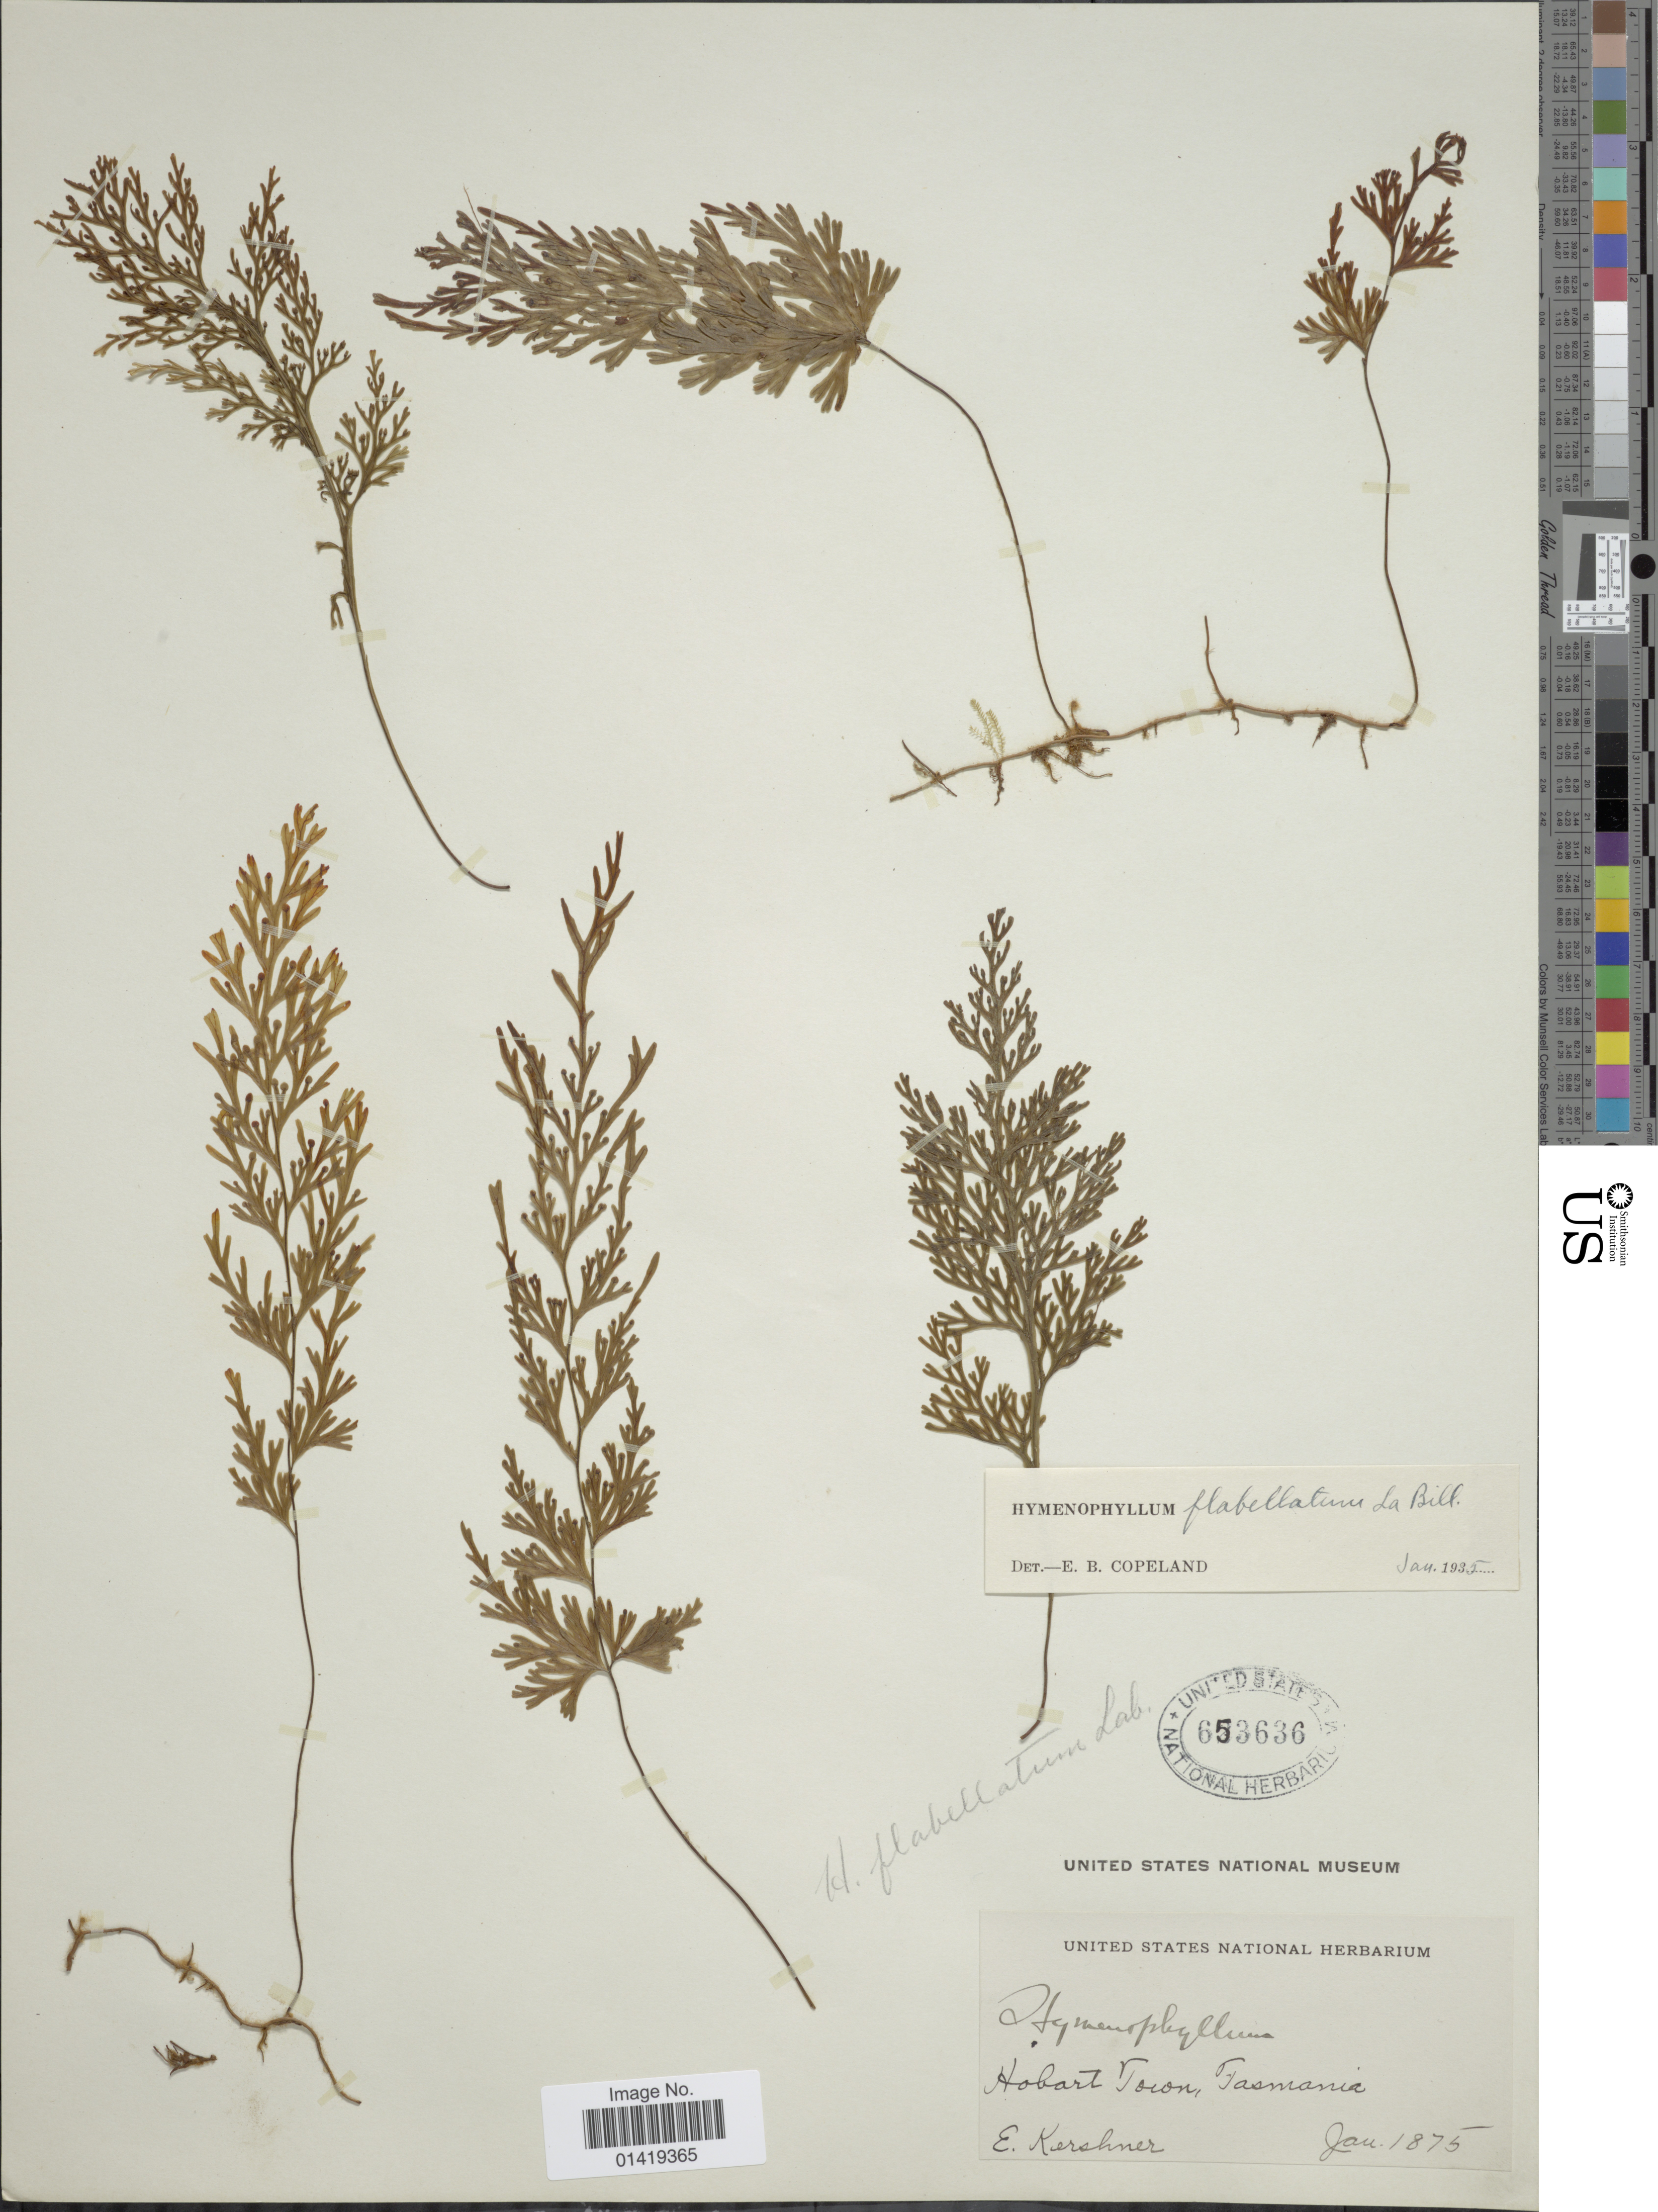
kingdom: Plantae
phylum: Tracheophyta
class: Polypodiopsida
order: Hymenophyllales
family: Hymenophyllaceae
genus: Hymenophyllum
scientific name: Hymenophyllum flabellatum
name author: Labill.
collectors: E. Kershner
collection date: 1875-01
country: Australia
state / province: Tasmania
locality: Hobart Town, Tasmania.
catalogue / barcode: US 653636